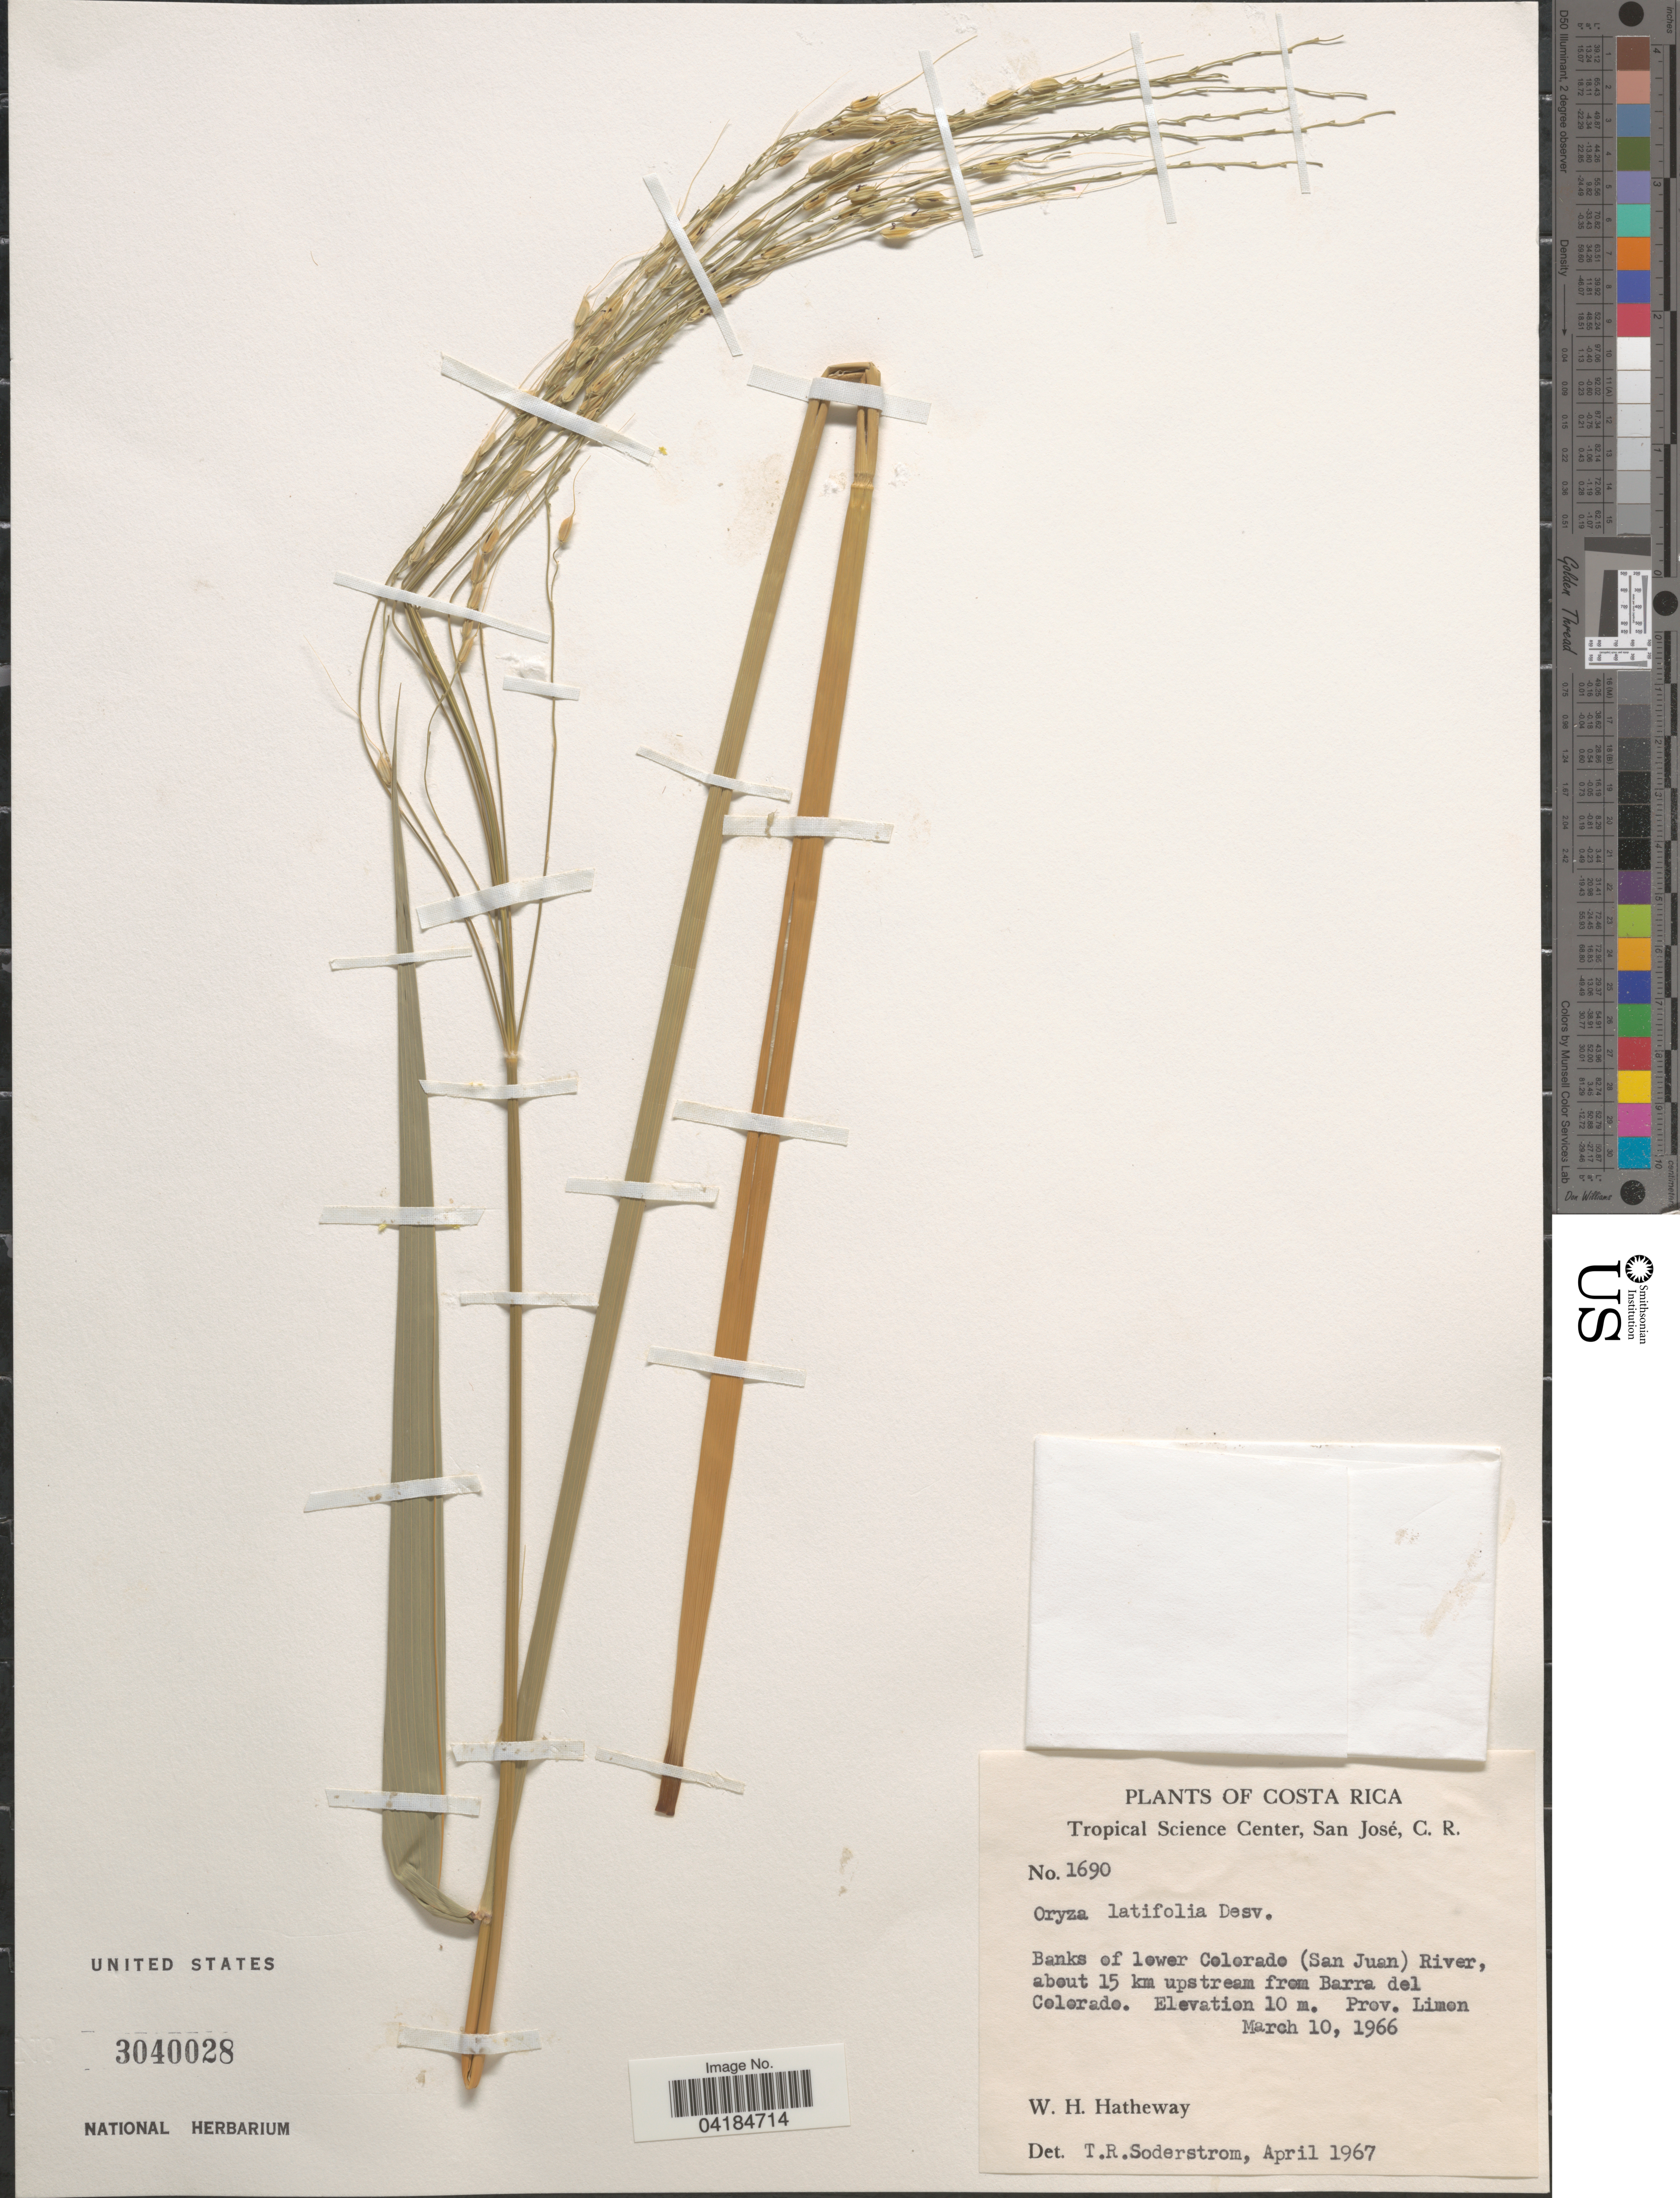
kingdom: Plantae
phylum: Tracheophyta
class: Liliopsida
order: Poales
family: Poaceae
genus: Oryza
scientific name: Oryza latifolia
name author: Desv.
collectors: W. H. Hatheway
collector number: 1690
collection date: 1966-03-10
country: Costa Rica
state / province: Limón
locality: Banks of lower Colorado (San Juan) River, about 15 km upstreams from Barra del Colorado.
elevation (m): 10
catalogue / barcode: US 3040028